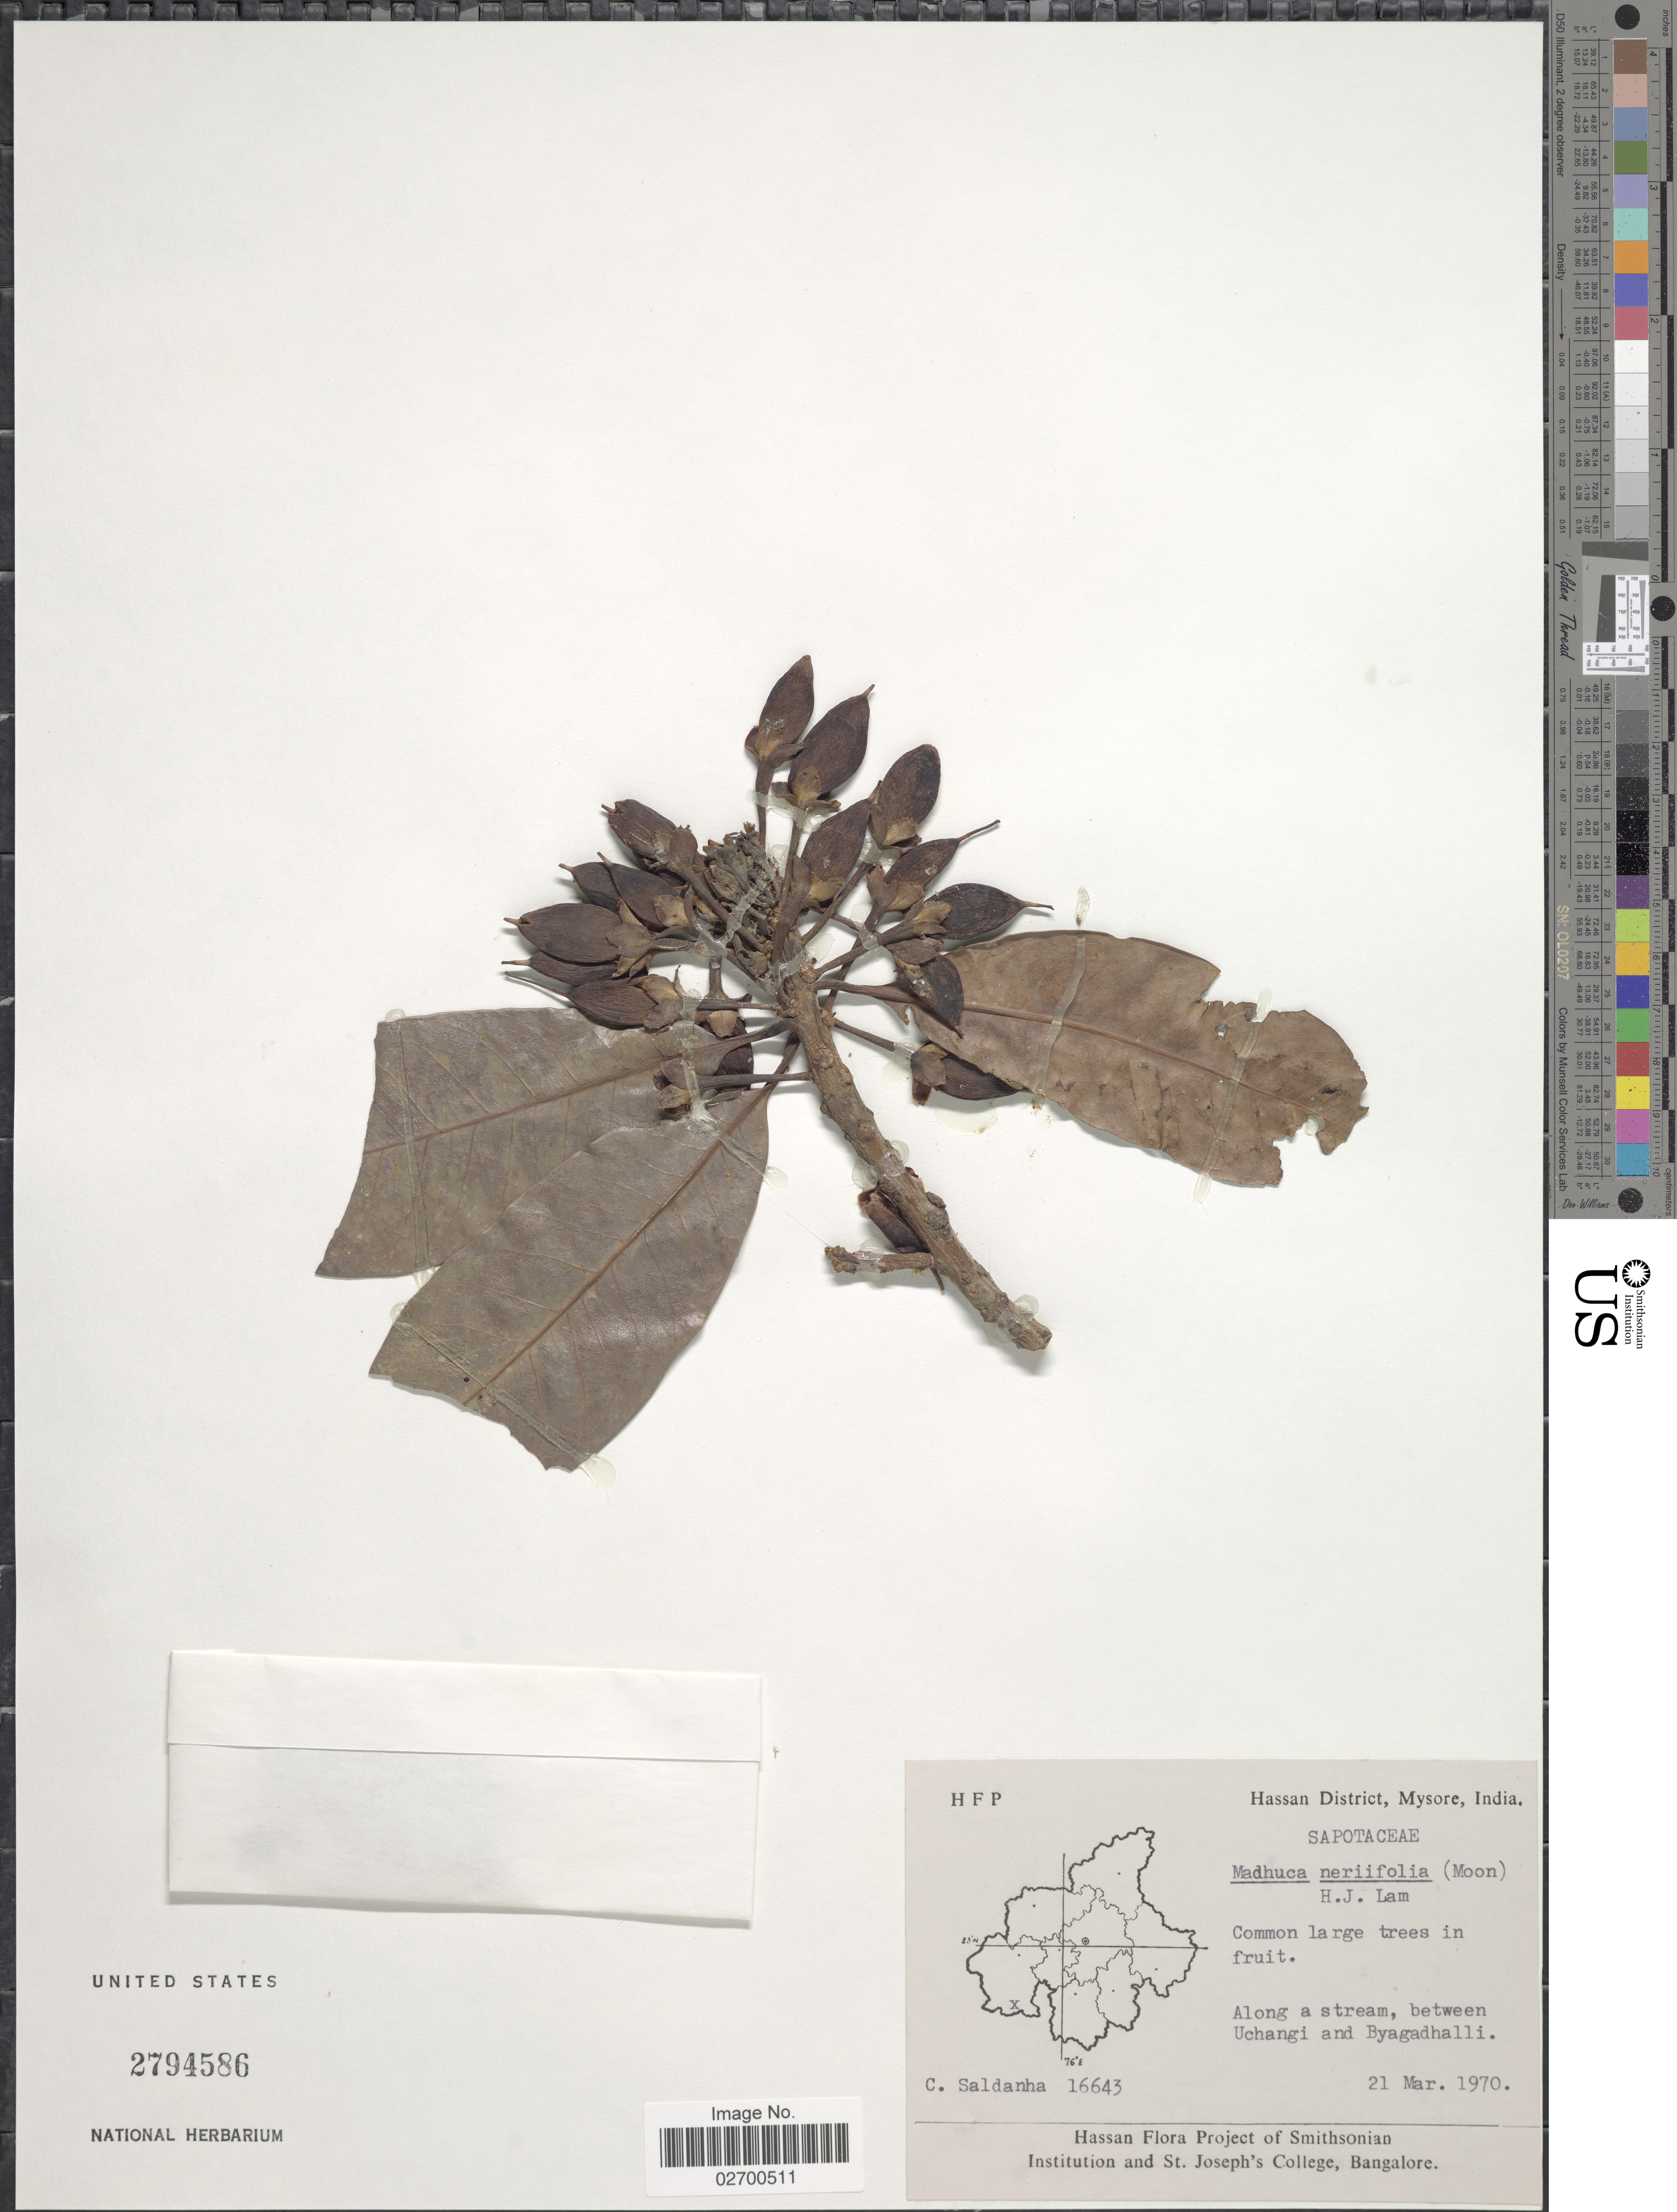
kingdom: Plantae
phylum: Tracheophyta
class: Magnoliopsida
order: Ericales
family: Sapotaceae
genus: Madhuca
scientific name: Madhuca neriifolia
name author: (K.H. Moon) H.J. Lam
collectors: C. Saldanha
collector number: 16643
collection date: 1970-03-21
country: India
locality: Hassan District, Mysore. Along a stream, between Uchangi and Byagadhalli.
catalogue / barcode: US 2794586